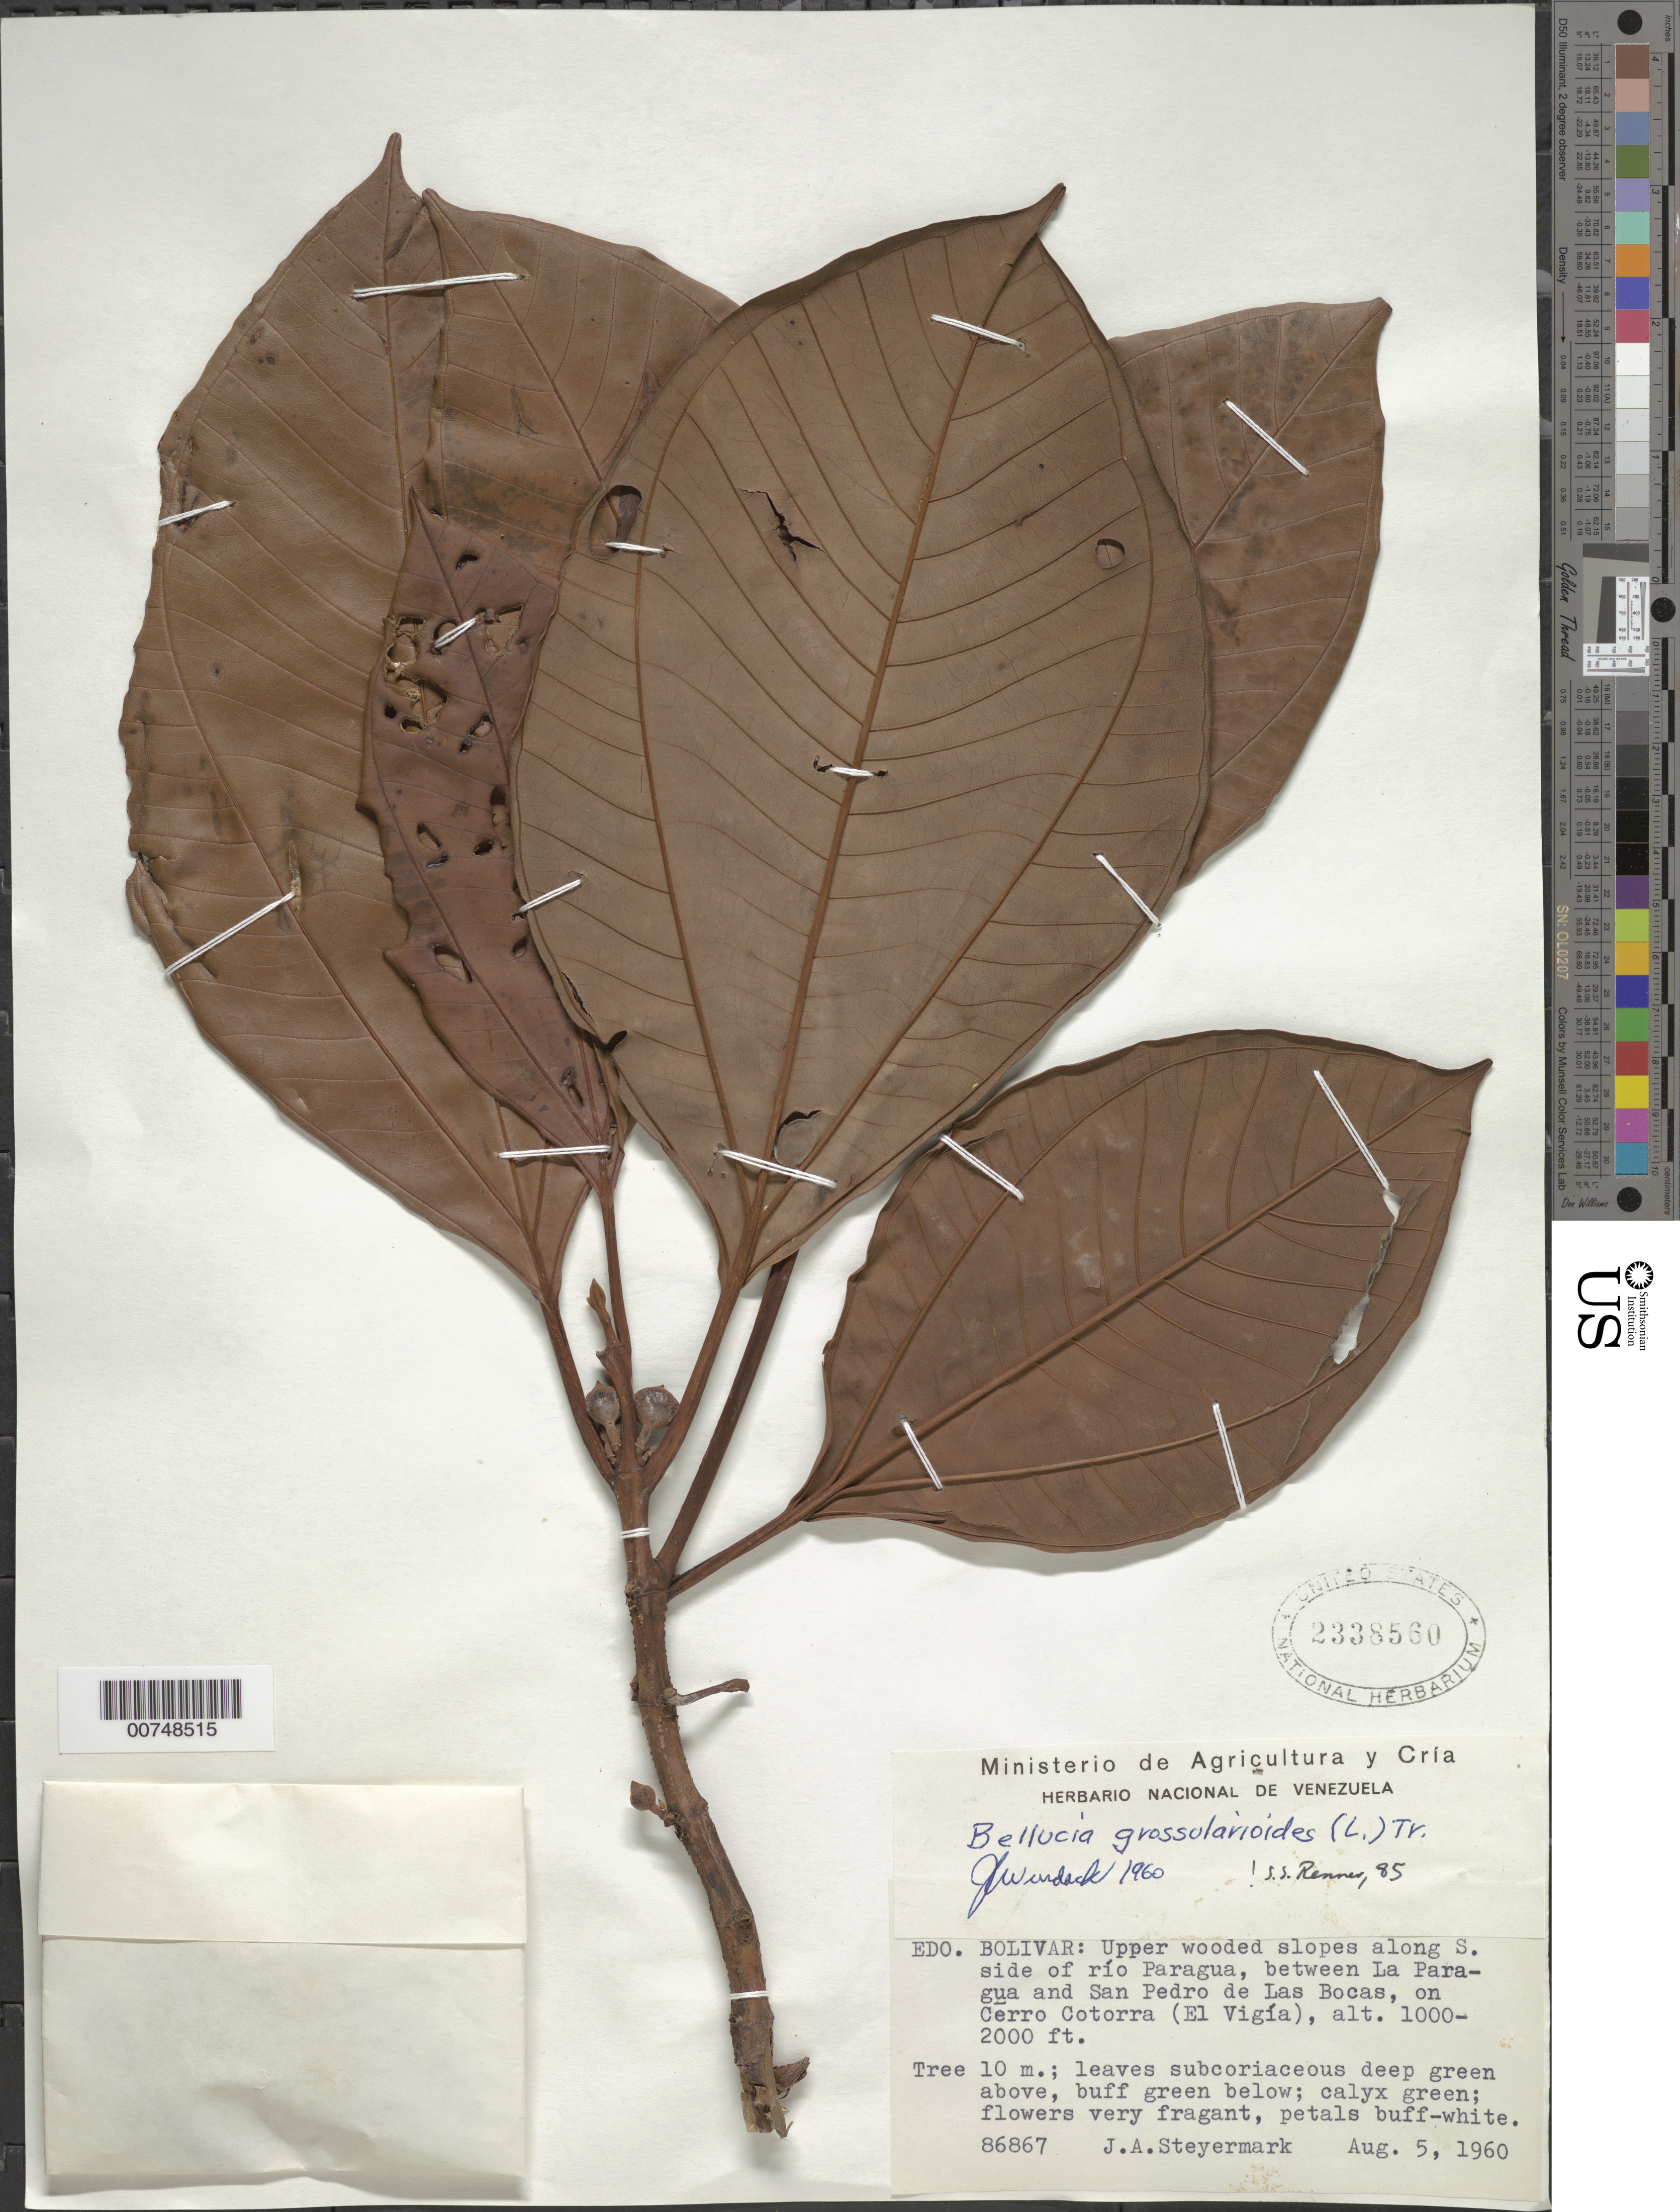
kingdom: Plantae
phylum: Tracheophyta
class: Magnoliopsida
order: Myrtales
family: Melastomataceae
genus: Bellucia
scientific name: Bellucia grossularioides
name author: (L.) Triana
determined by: Renner, --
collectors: J. Steyermark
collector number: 86867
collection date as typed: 5-Aug-60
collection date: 1960-08-05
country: Venezuela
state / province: Bolívar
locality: Río Paragua, between La Paragua and San Pedro de Las Bocas, on Cerro Cotorra (El Vigía)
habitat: Upper wooded slopes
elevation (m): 305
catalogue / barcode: US 2338560